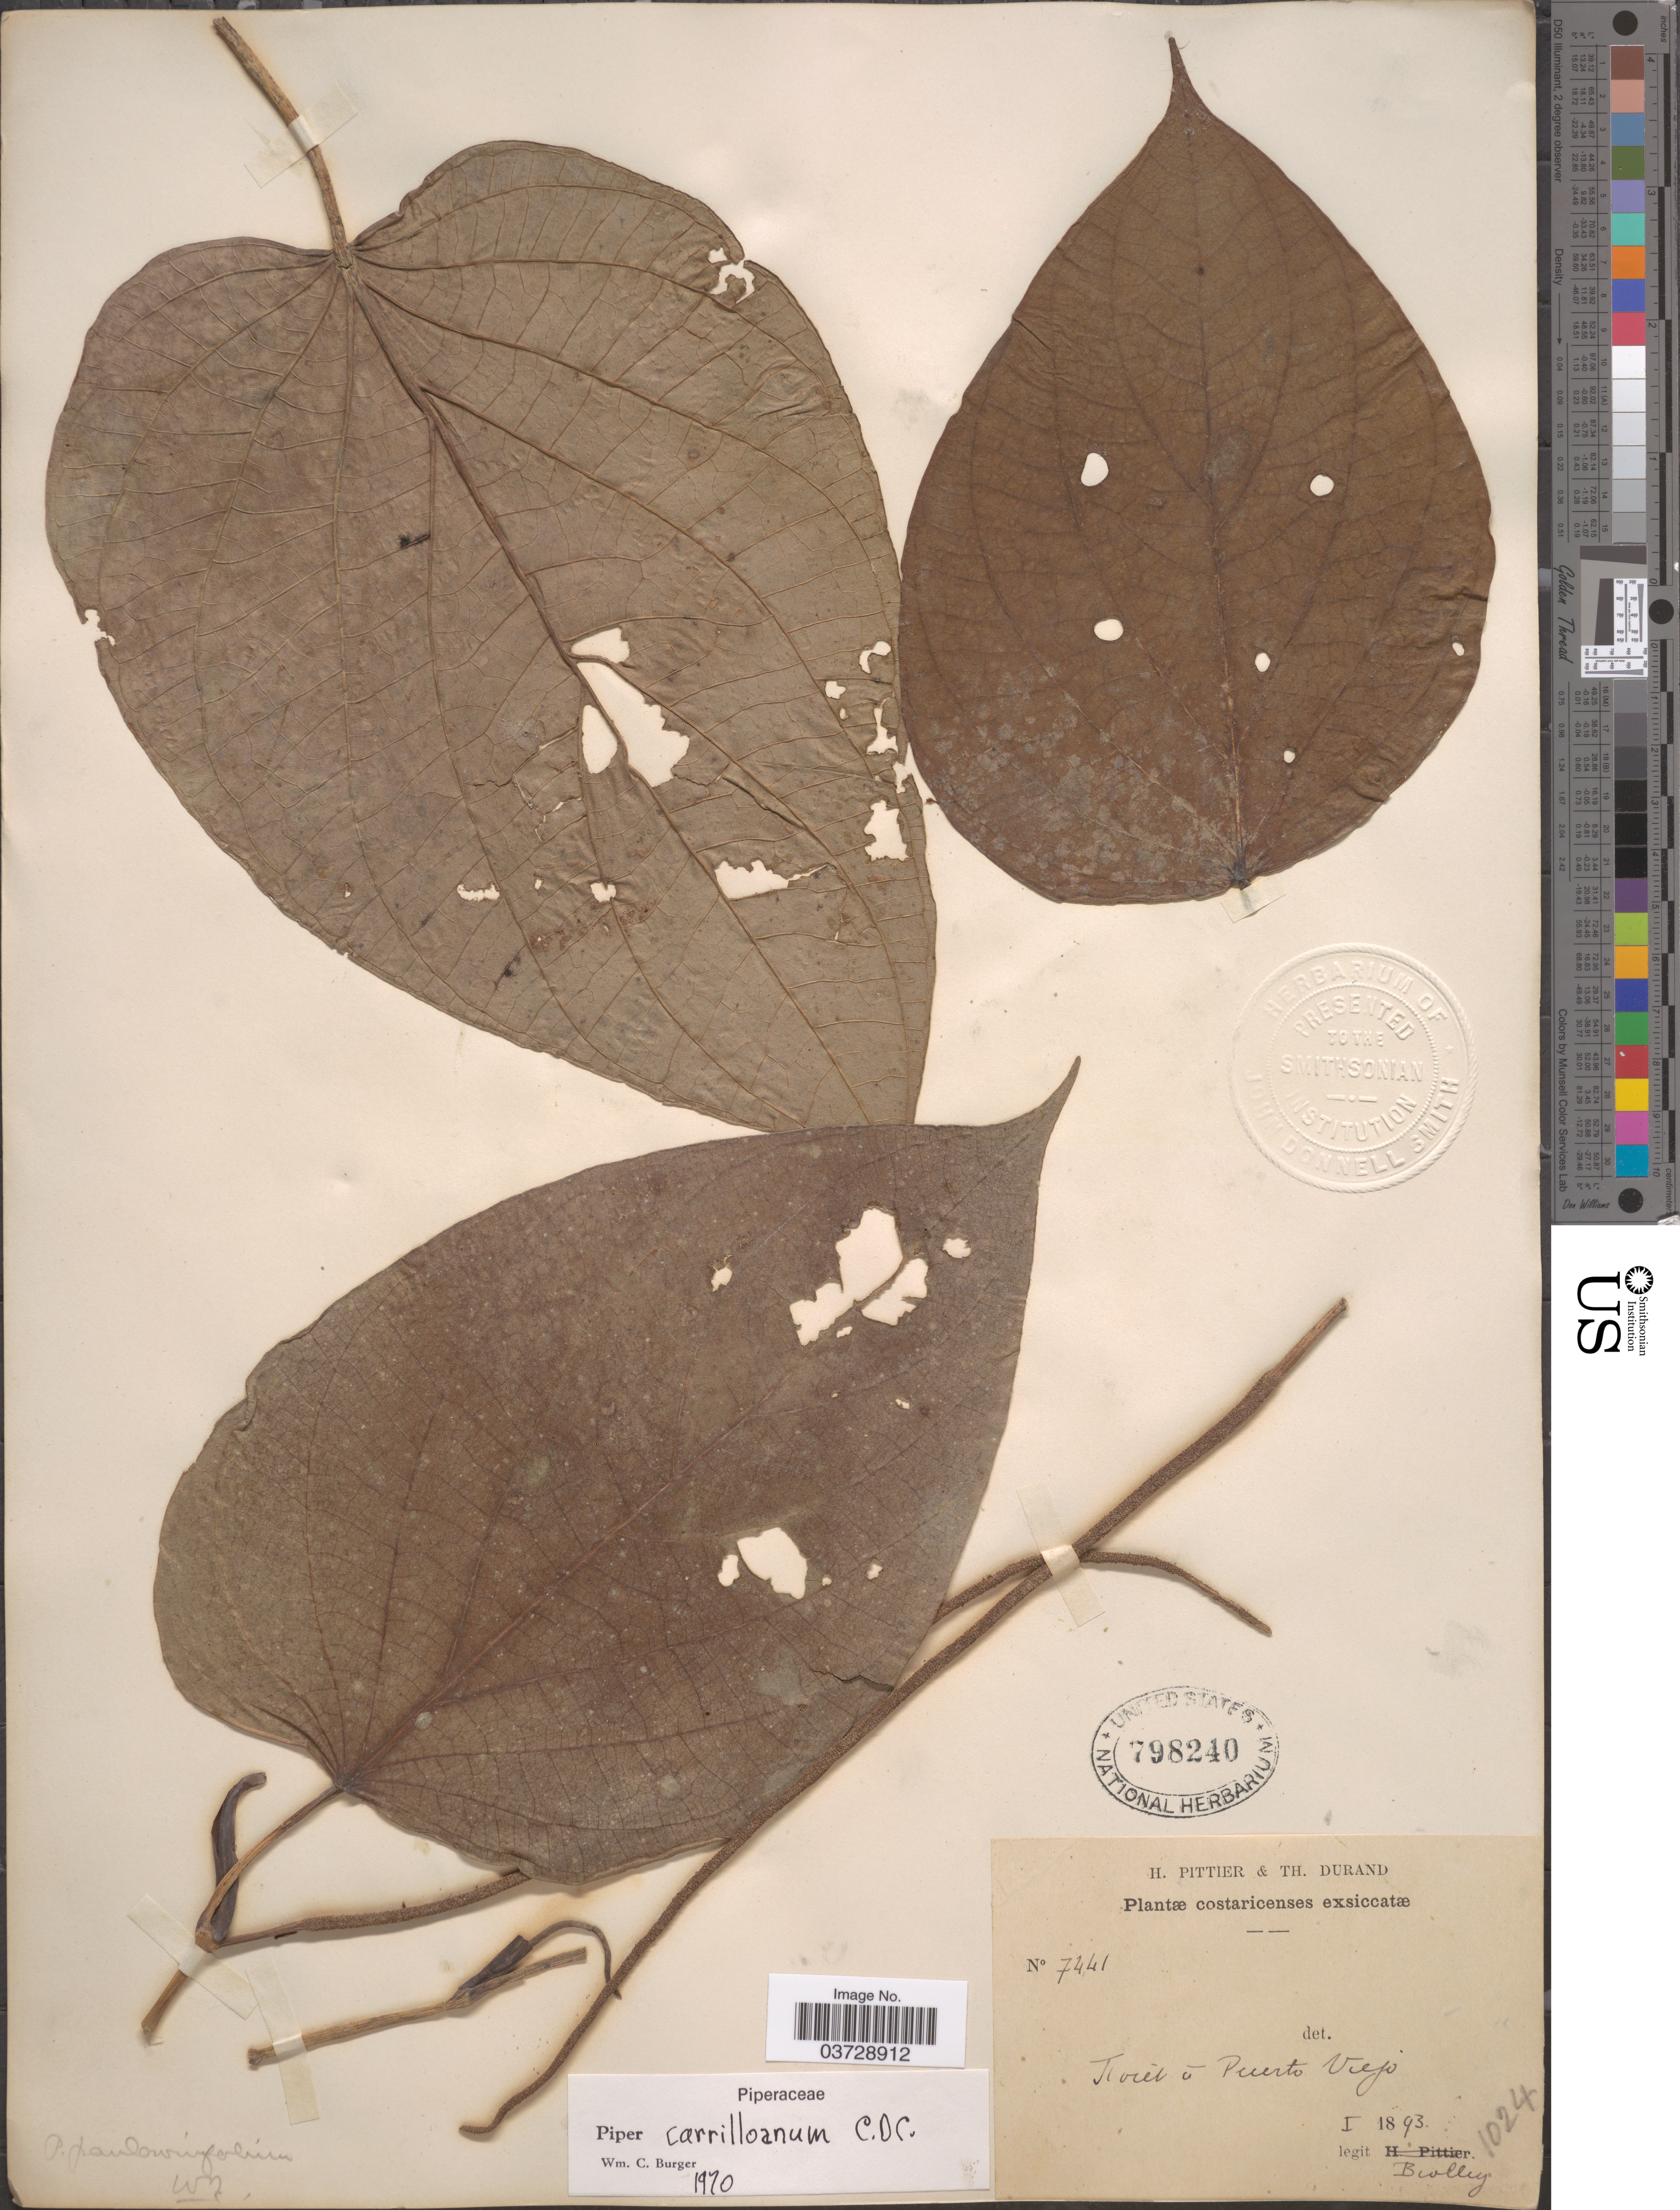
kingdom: Plantae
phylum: Tracheophyta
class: Magnoliopsida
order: Piperales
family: Piperaceae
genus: Piper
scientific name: Piper carrilloanum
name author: C. DC.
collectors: Biolley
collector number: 7441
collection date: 1893-01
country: Costa Rica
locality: Forét ū Puerto Viejo.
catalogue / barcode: US 798240